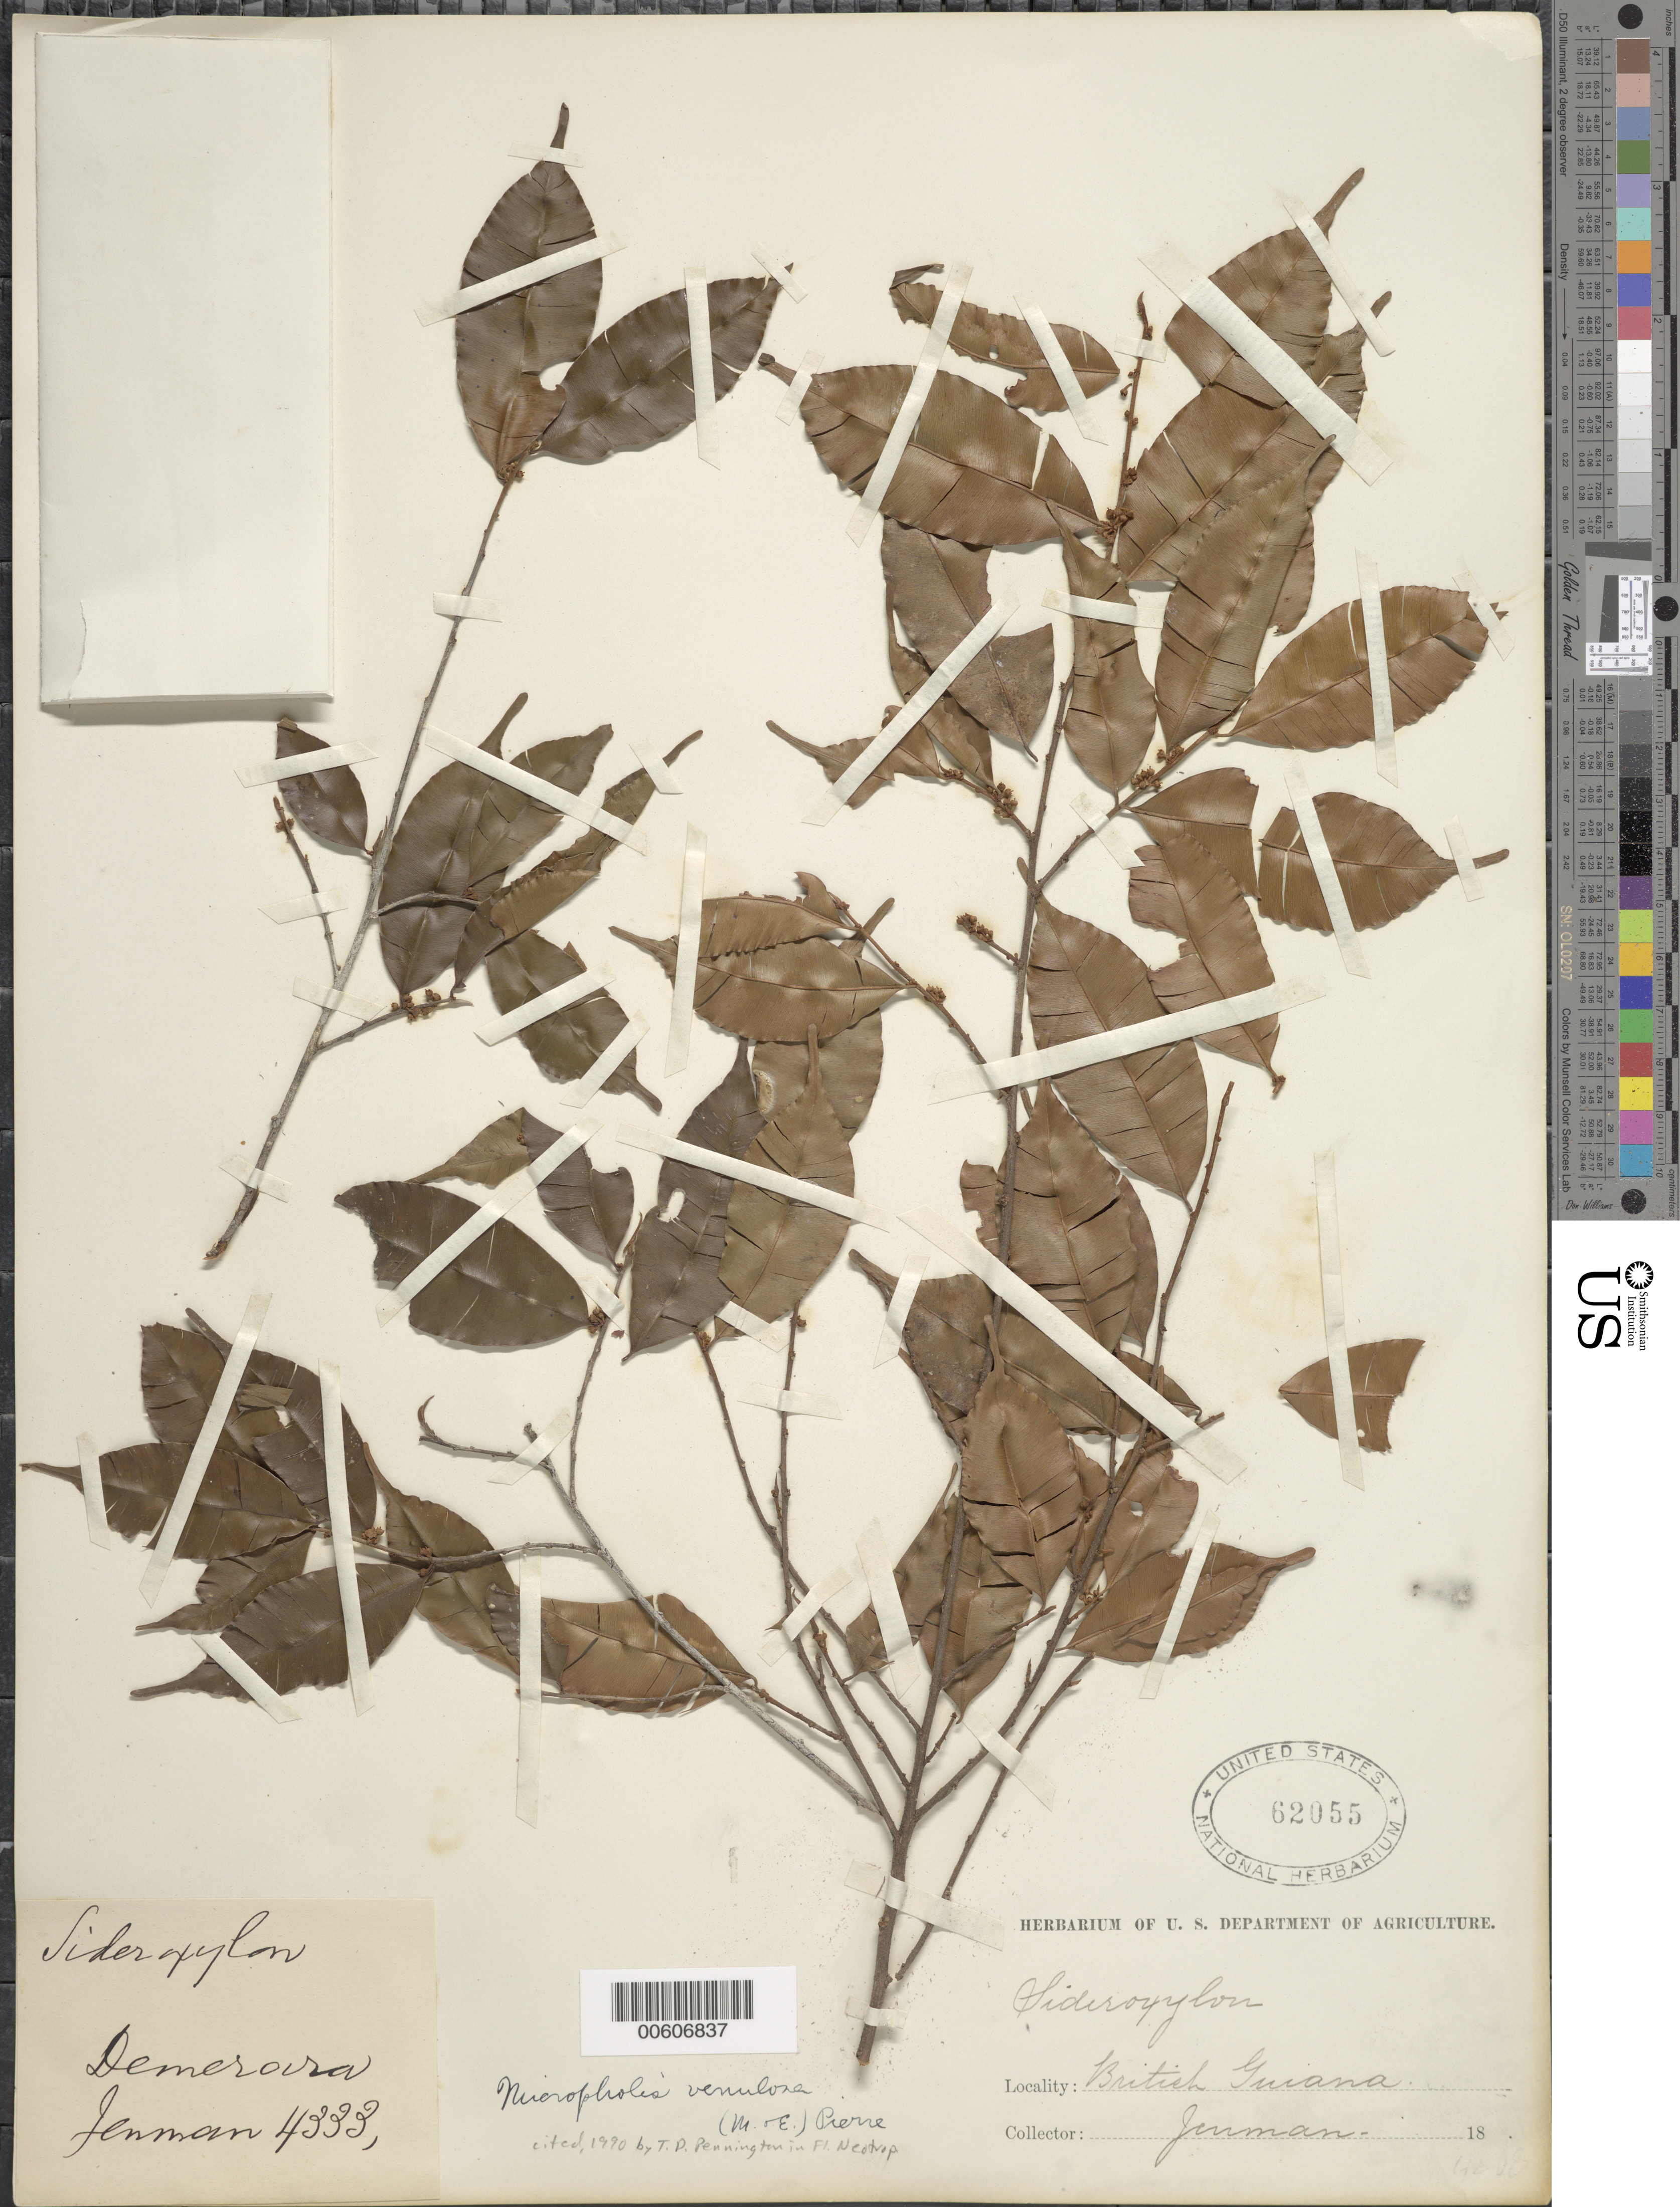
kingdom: Plantae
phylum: Tracheophyta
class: Magnoliopsida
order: Ericales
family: Sapotaceae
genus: Micropholis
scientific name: Micropholis venulosa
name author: (Mart. & Eichler) Pierre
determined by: Pennington, T. D., (K)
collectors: G. S. Jenman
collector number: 4333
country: Guyana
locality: Demerara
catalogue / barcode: US 62055